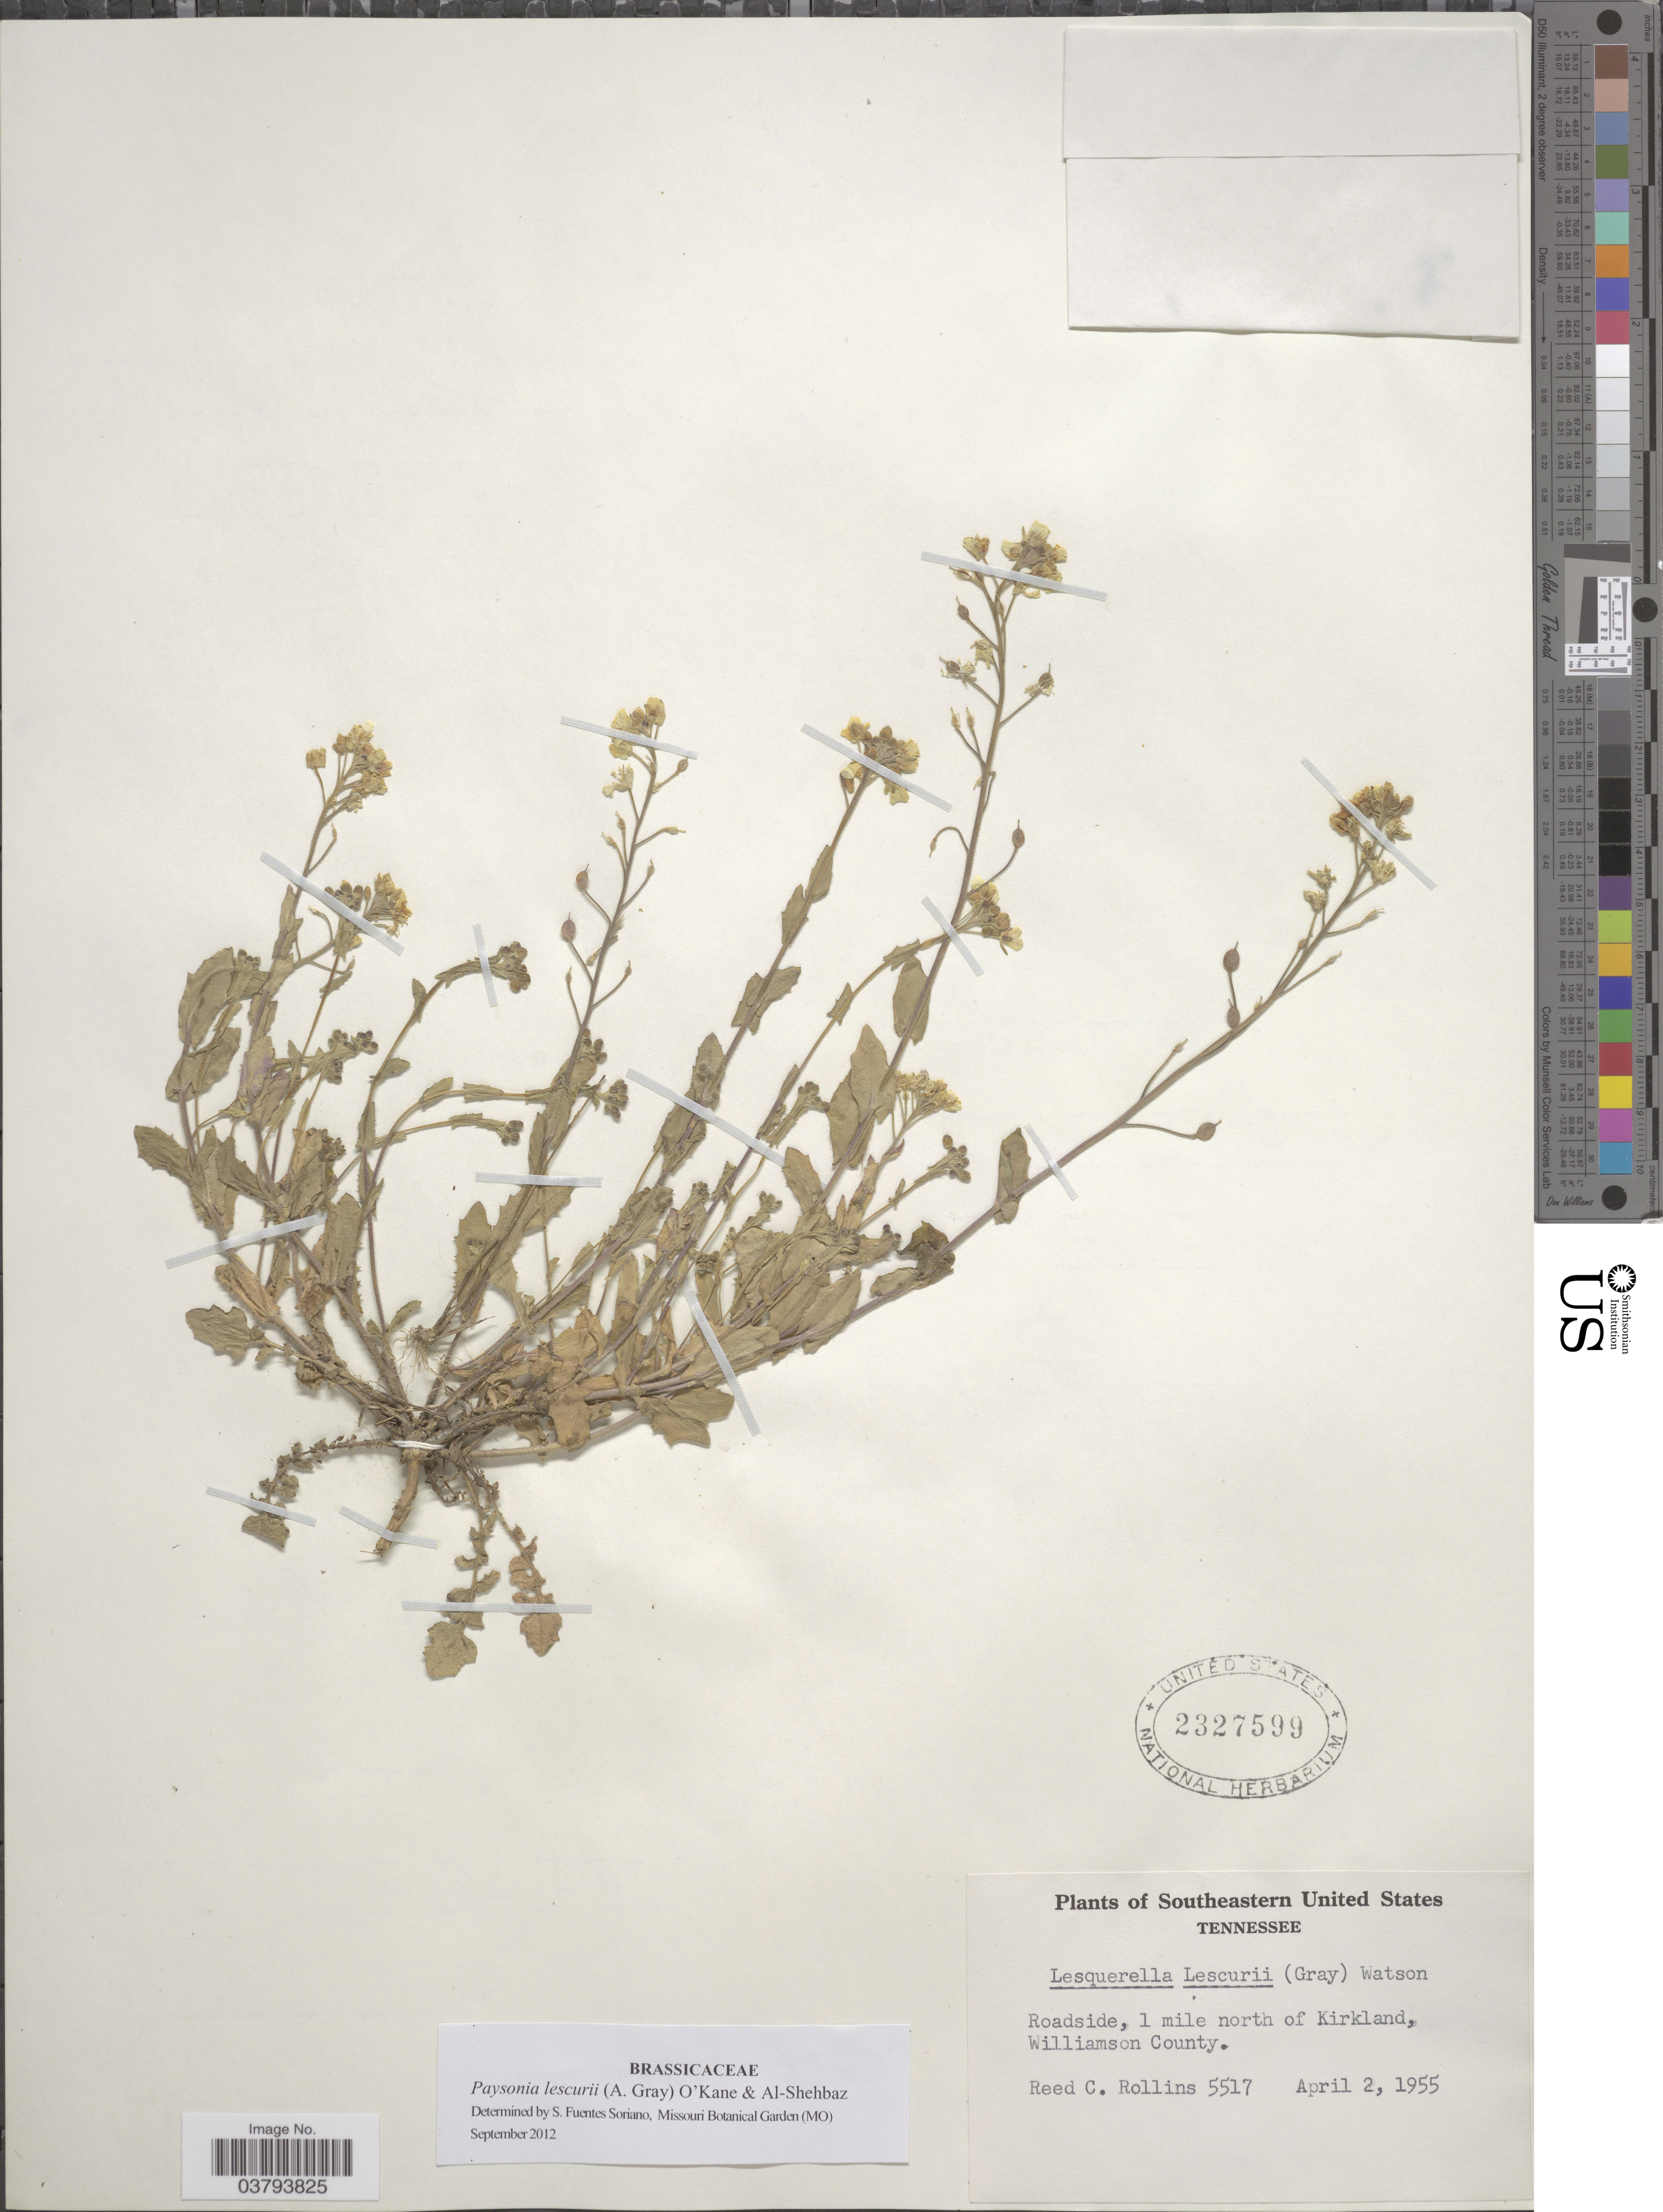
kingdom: Plantae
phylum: Tracheophyta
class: Magnoliopsida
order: Brassicales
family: Brassicaceae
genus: Lesquerella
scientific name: Lesquerella lescurii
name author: (A. Gray) S. Watson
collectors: R. C. Rollins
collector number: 5517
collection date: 1955-04-02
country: United States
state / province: Tennessee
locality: Southeastern United States; Roadside, 1 mile north of Kirkland, Williamson County.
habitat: roadside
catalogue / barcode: US 2327599